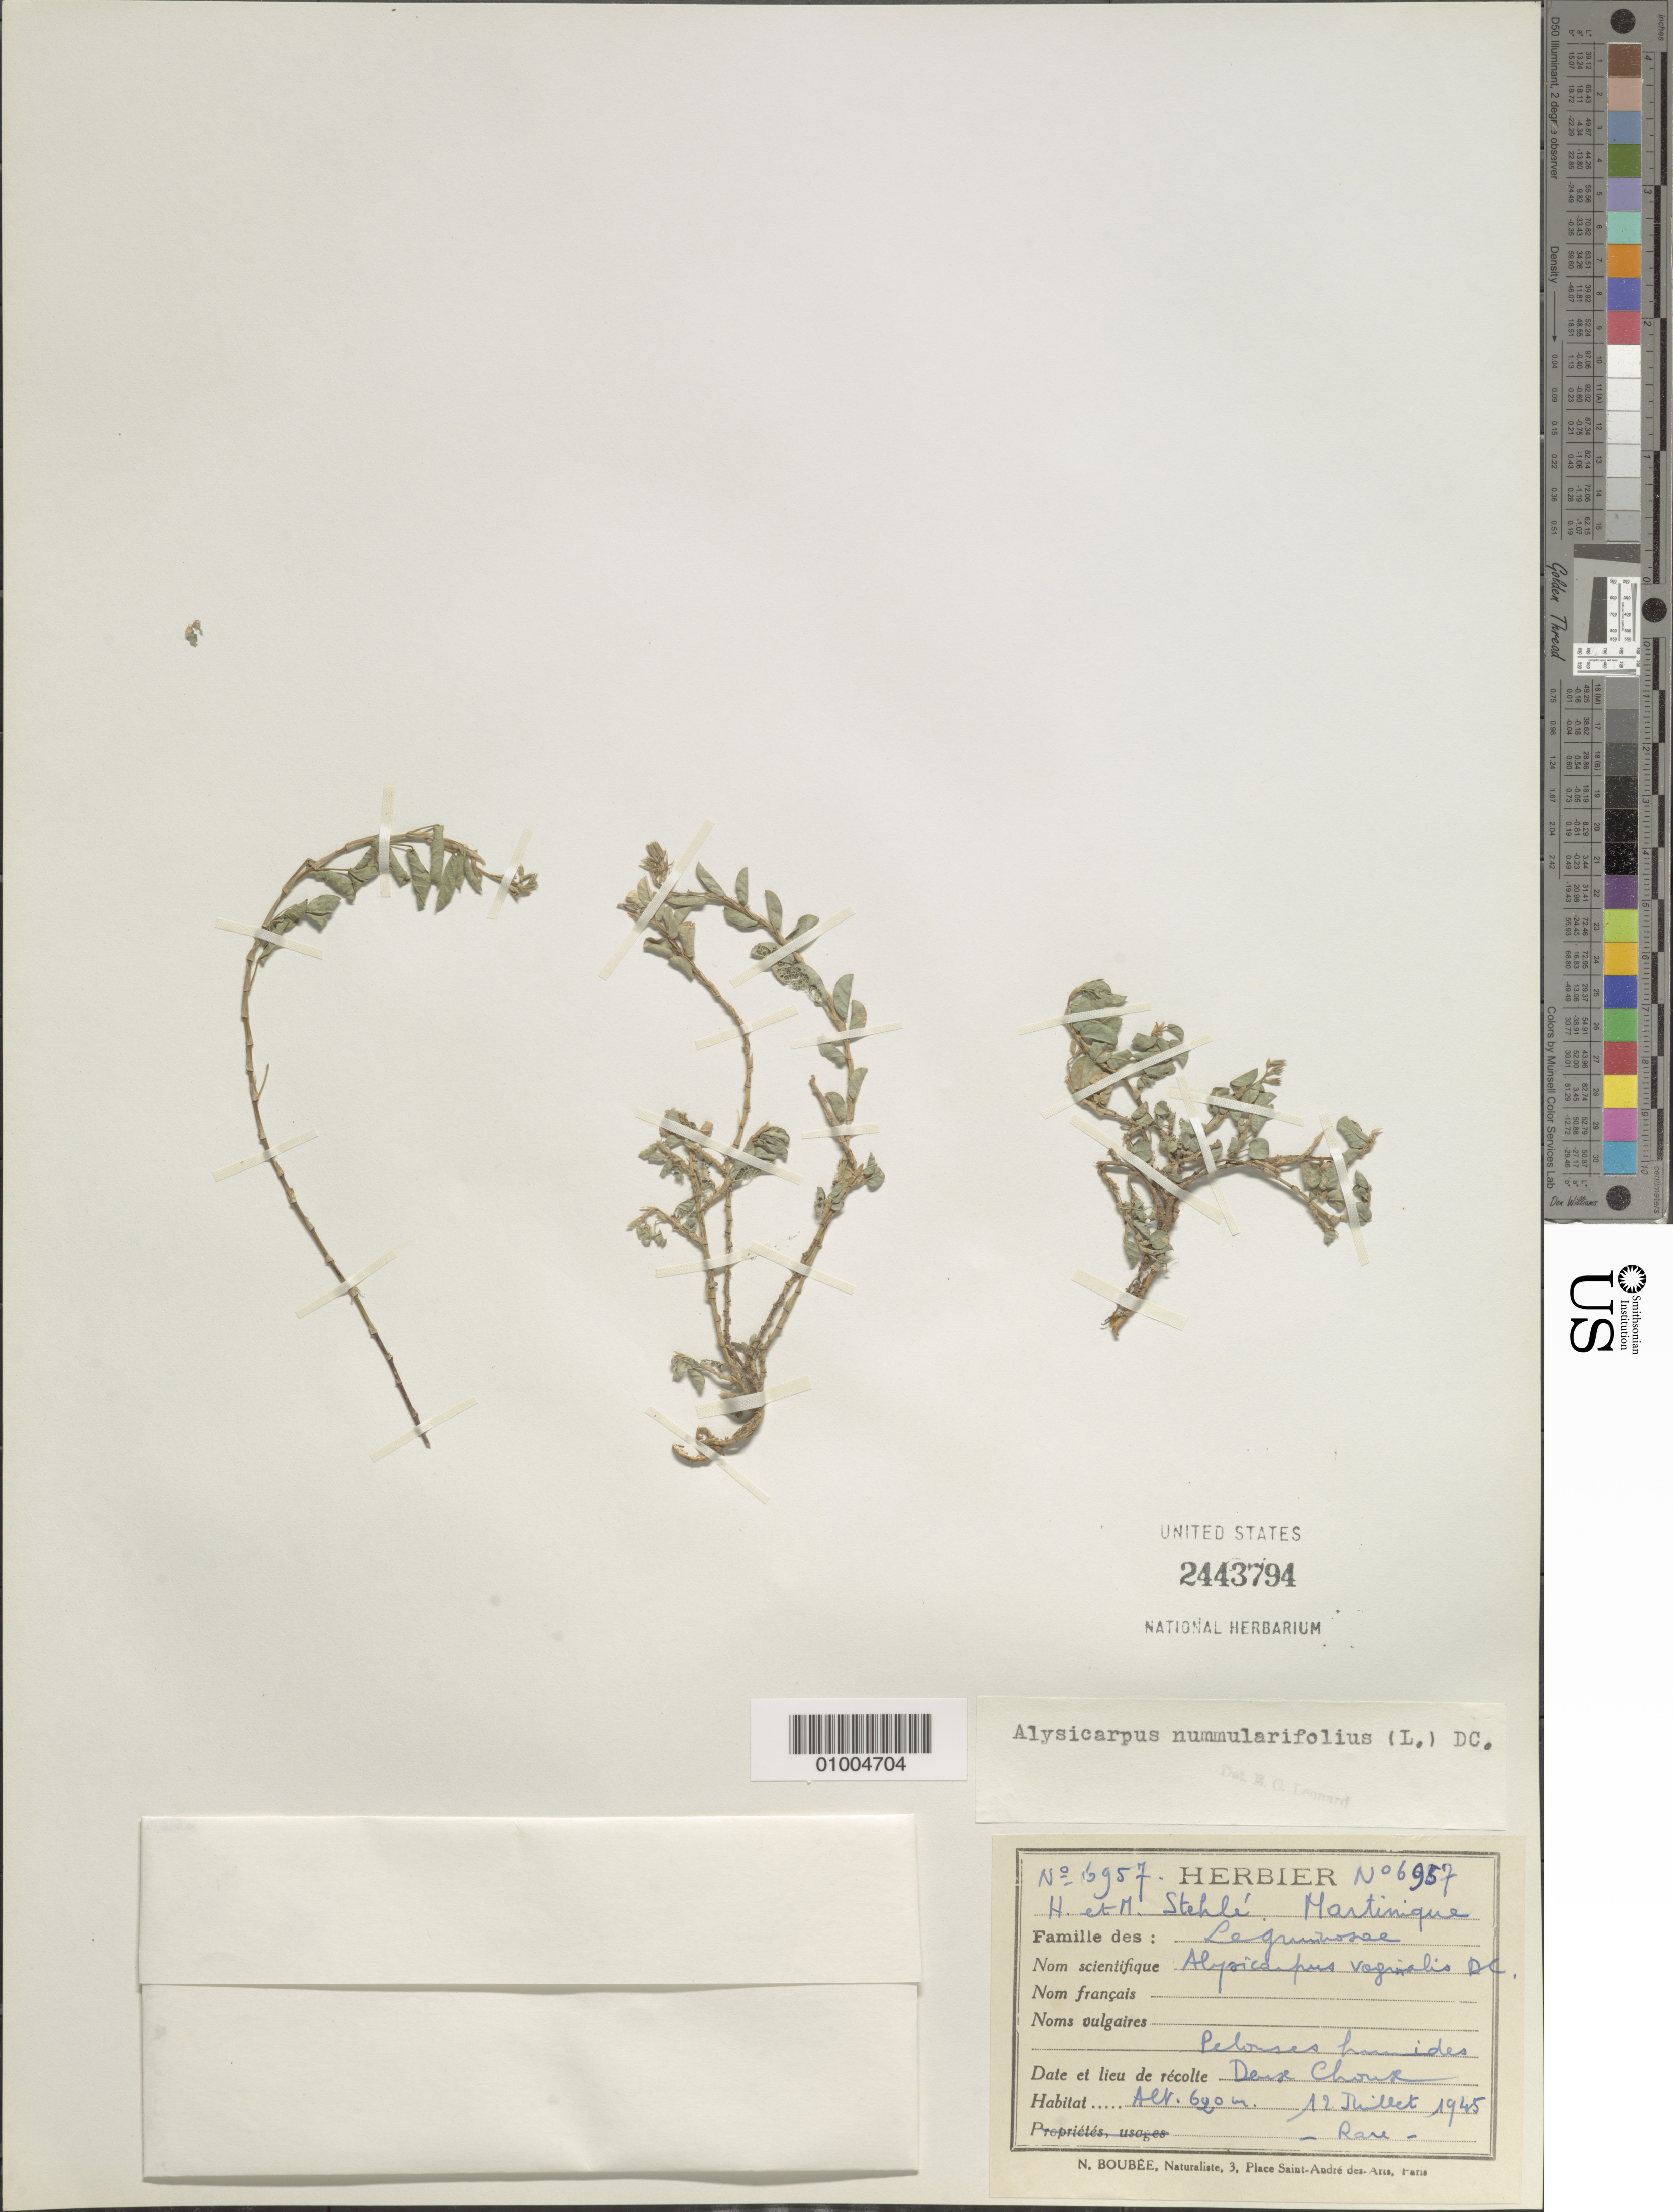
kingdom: Plantae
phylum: Tracheophyta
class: Magnoliopsida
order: Fabales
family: Fabaceae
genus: Alysicarpus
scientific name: Alysicarpus vaginalis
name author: (L.) DC.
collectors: H. Stehlé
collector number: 6957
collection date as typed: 12 Jul 1945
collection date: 1945-07-12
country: Martinique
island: Martinique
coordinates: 0 N, 0 E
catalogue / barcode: US 2443794